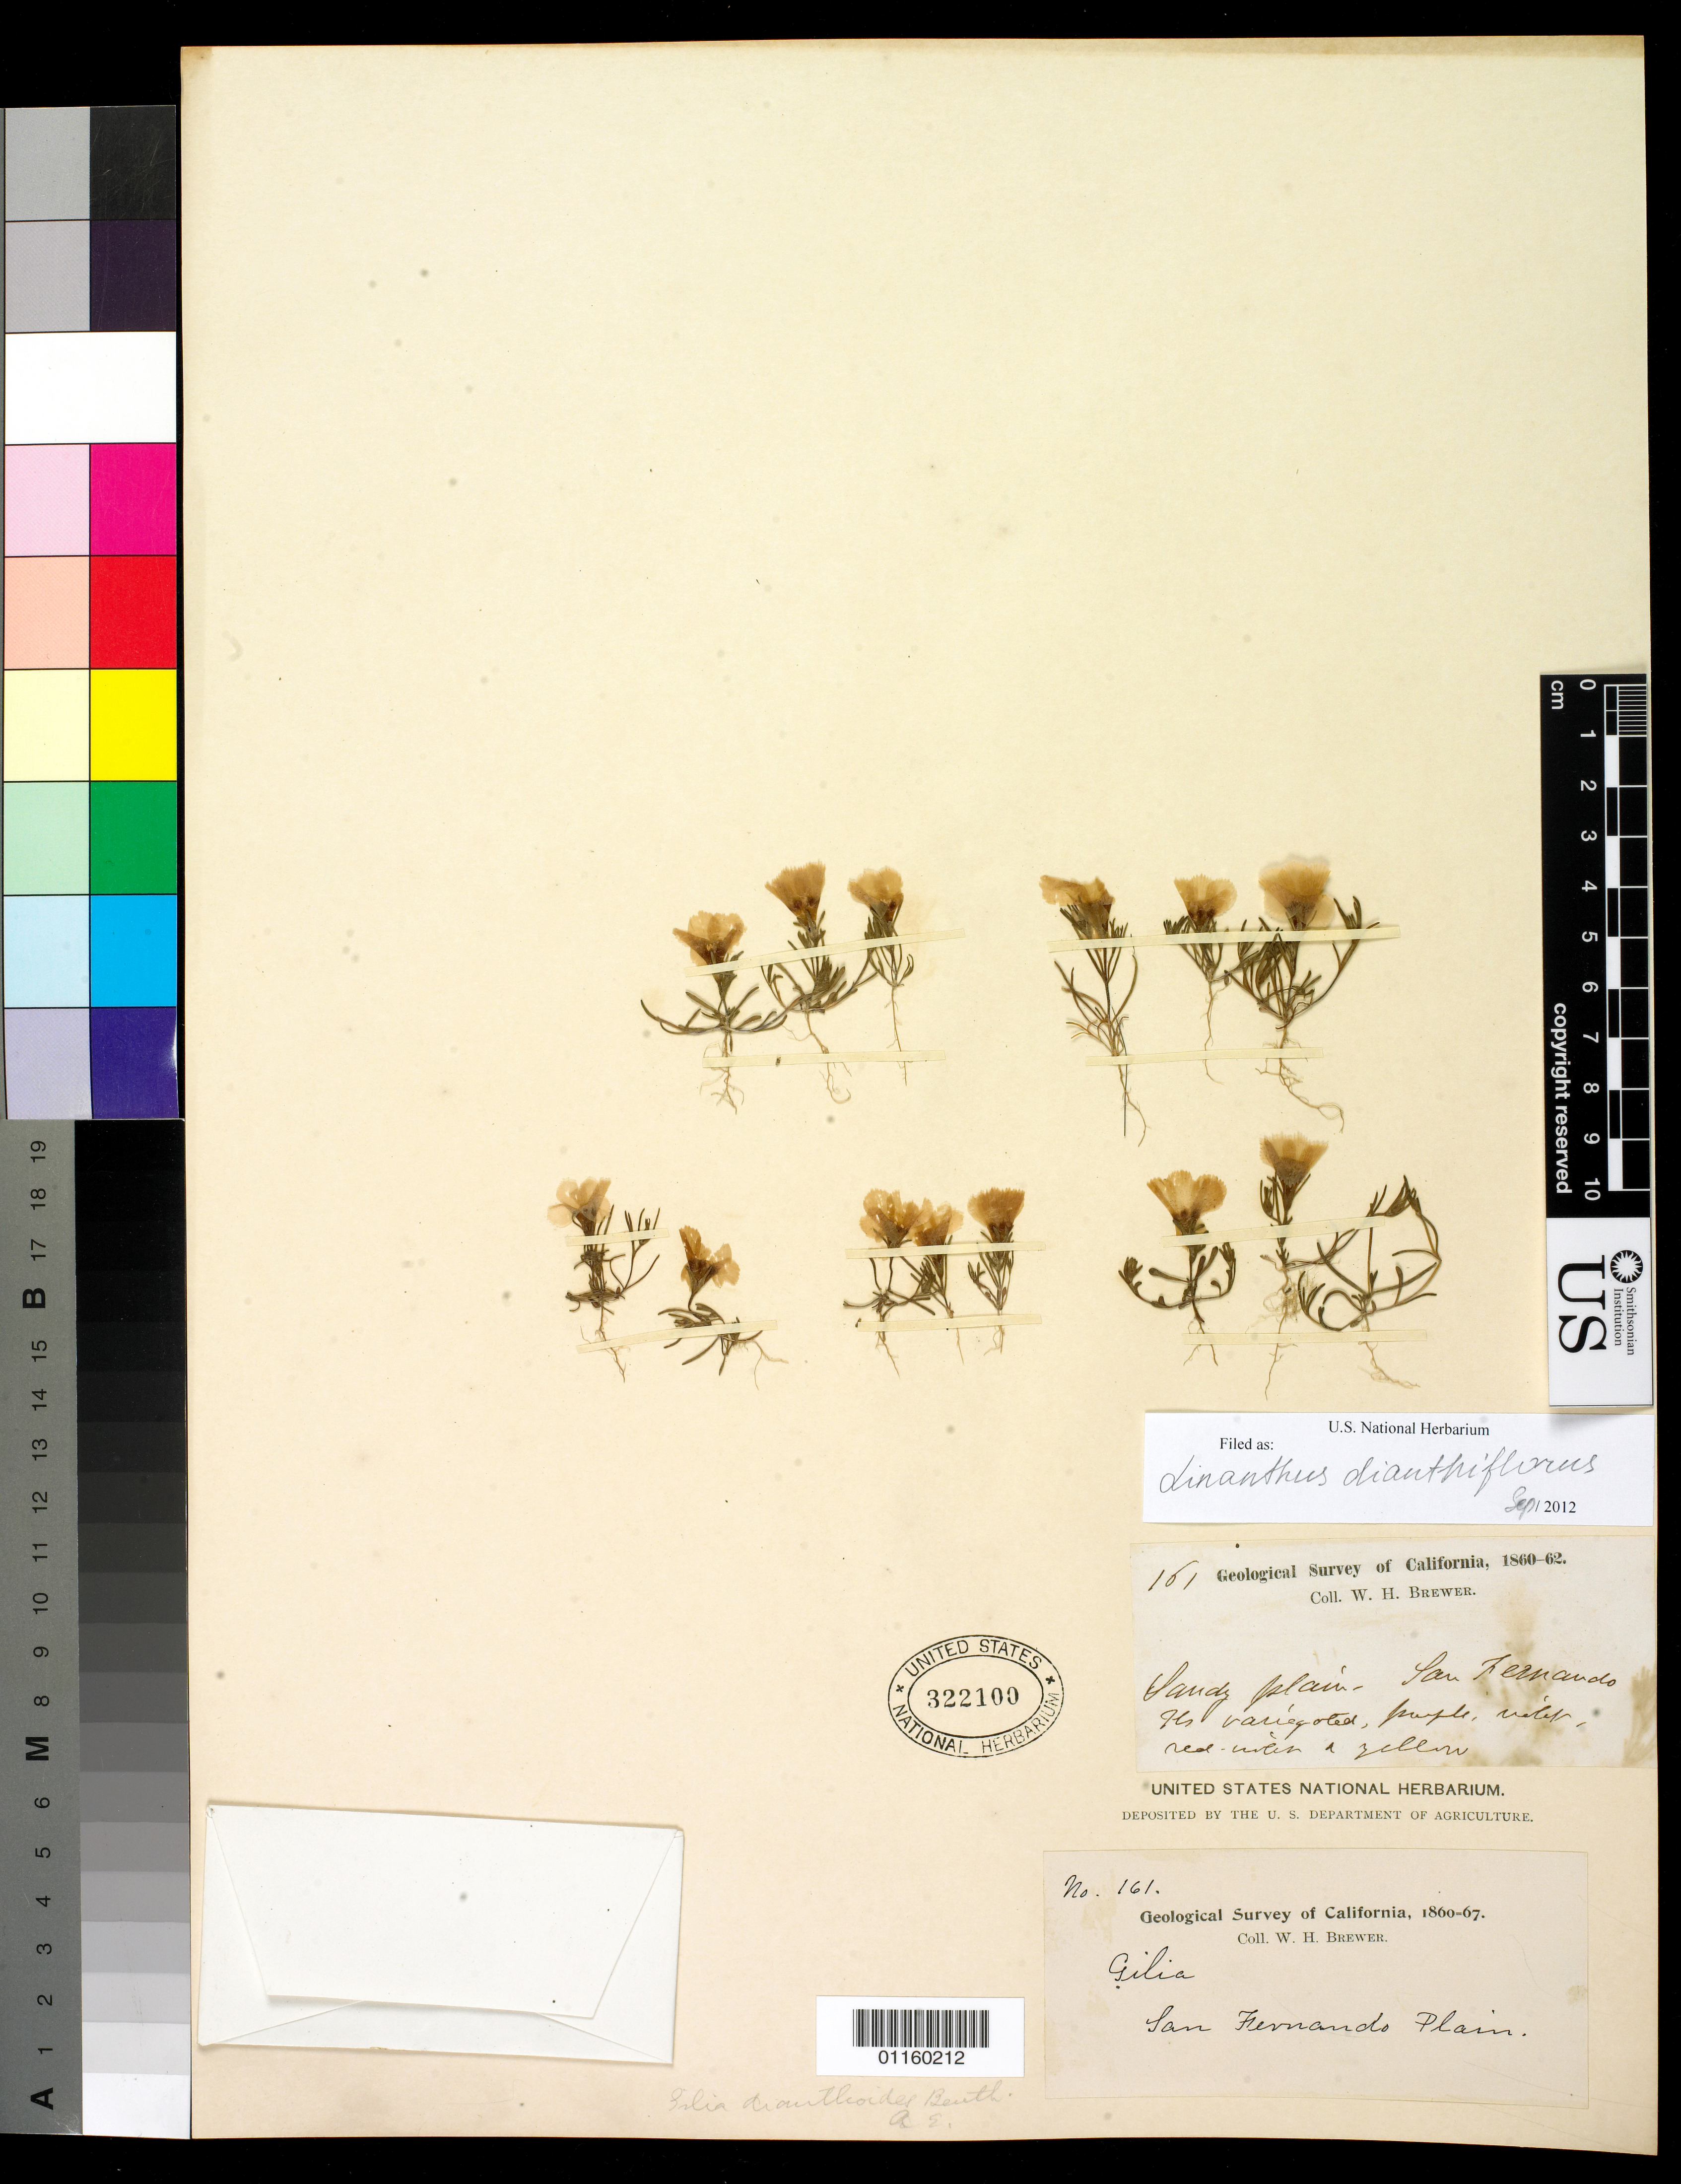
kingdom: Plantae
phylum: Tracheophyta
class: Magnoliopsida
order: Ericales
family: Polemoniaceae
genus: Linanthus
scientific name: Linanthus dianthiflorus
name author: (Benth.) Greene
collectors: W. H. Brewer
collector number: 161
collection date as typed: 1860 to -- --- 1867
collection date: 1860/1867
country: United States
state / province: California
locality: San Fernando plain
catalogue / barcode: US 322100